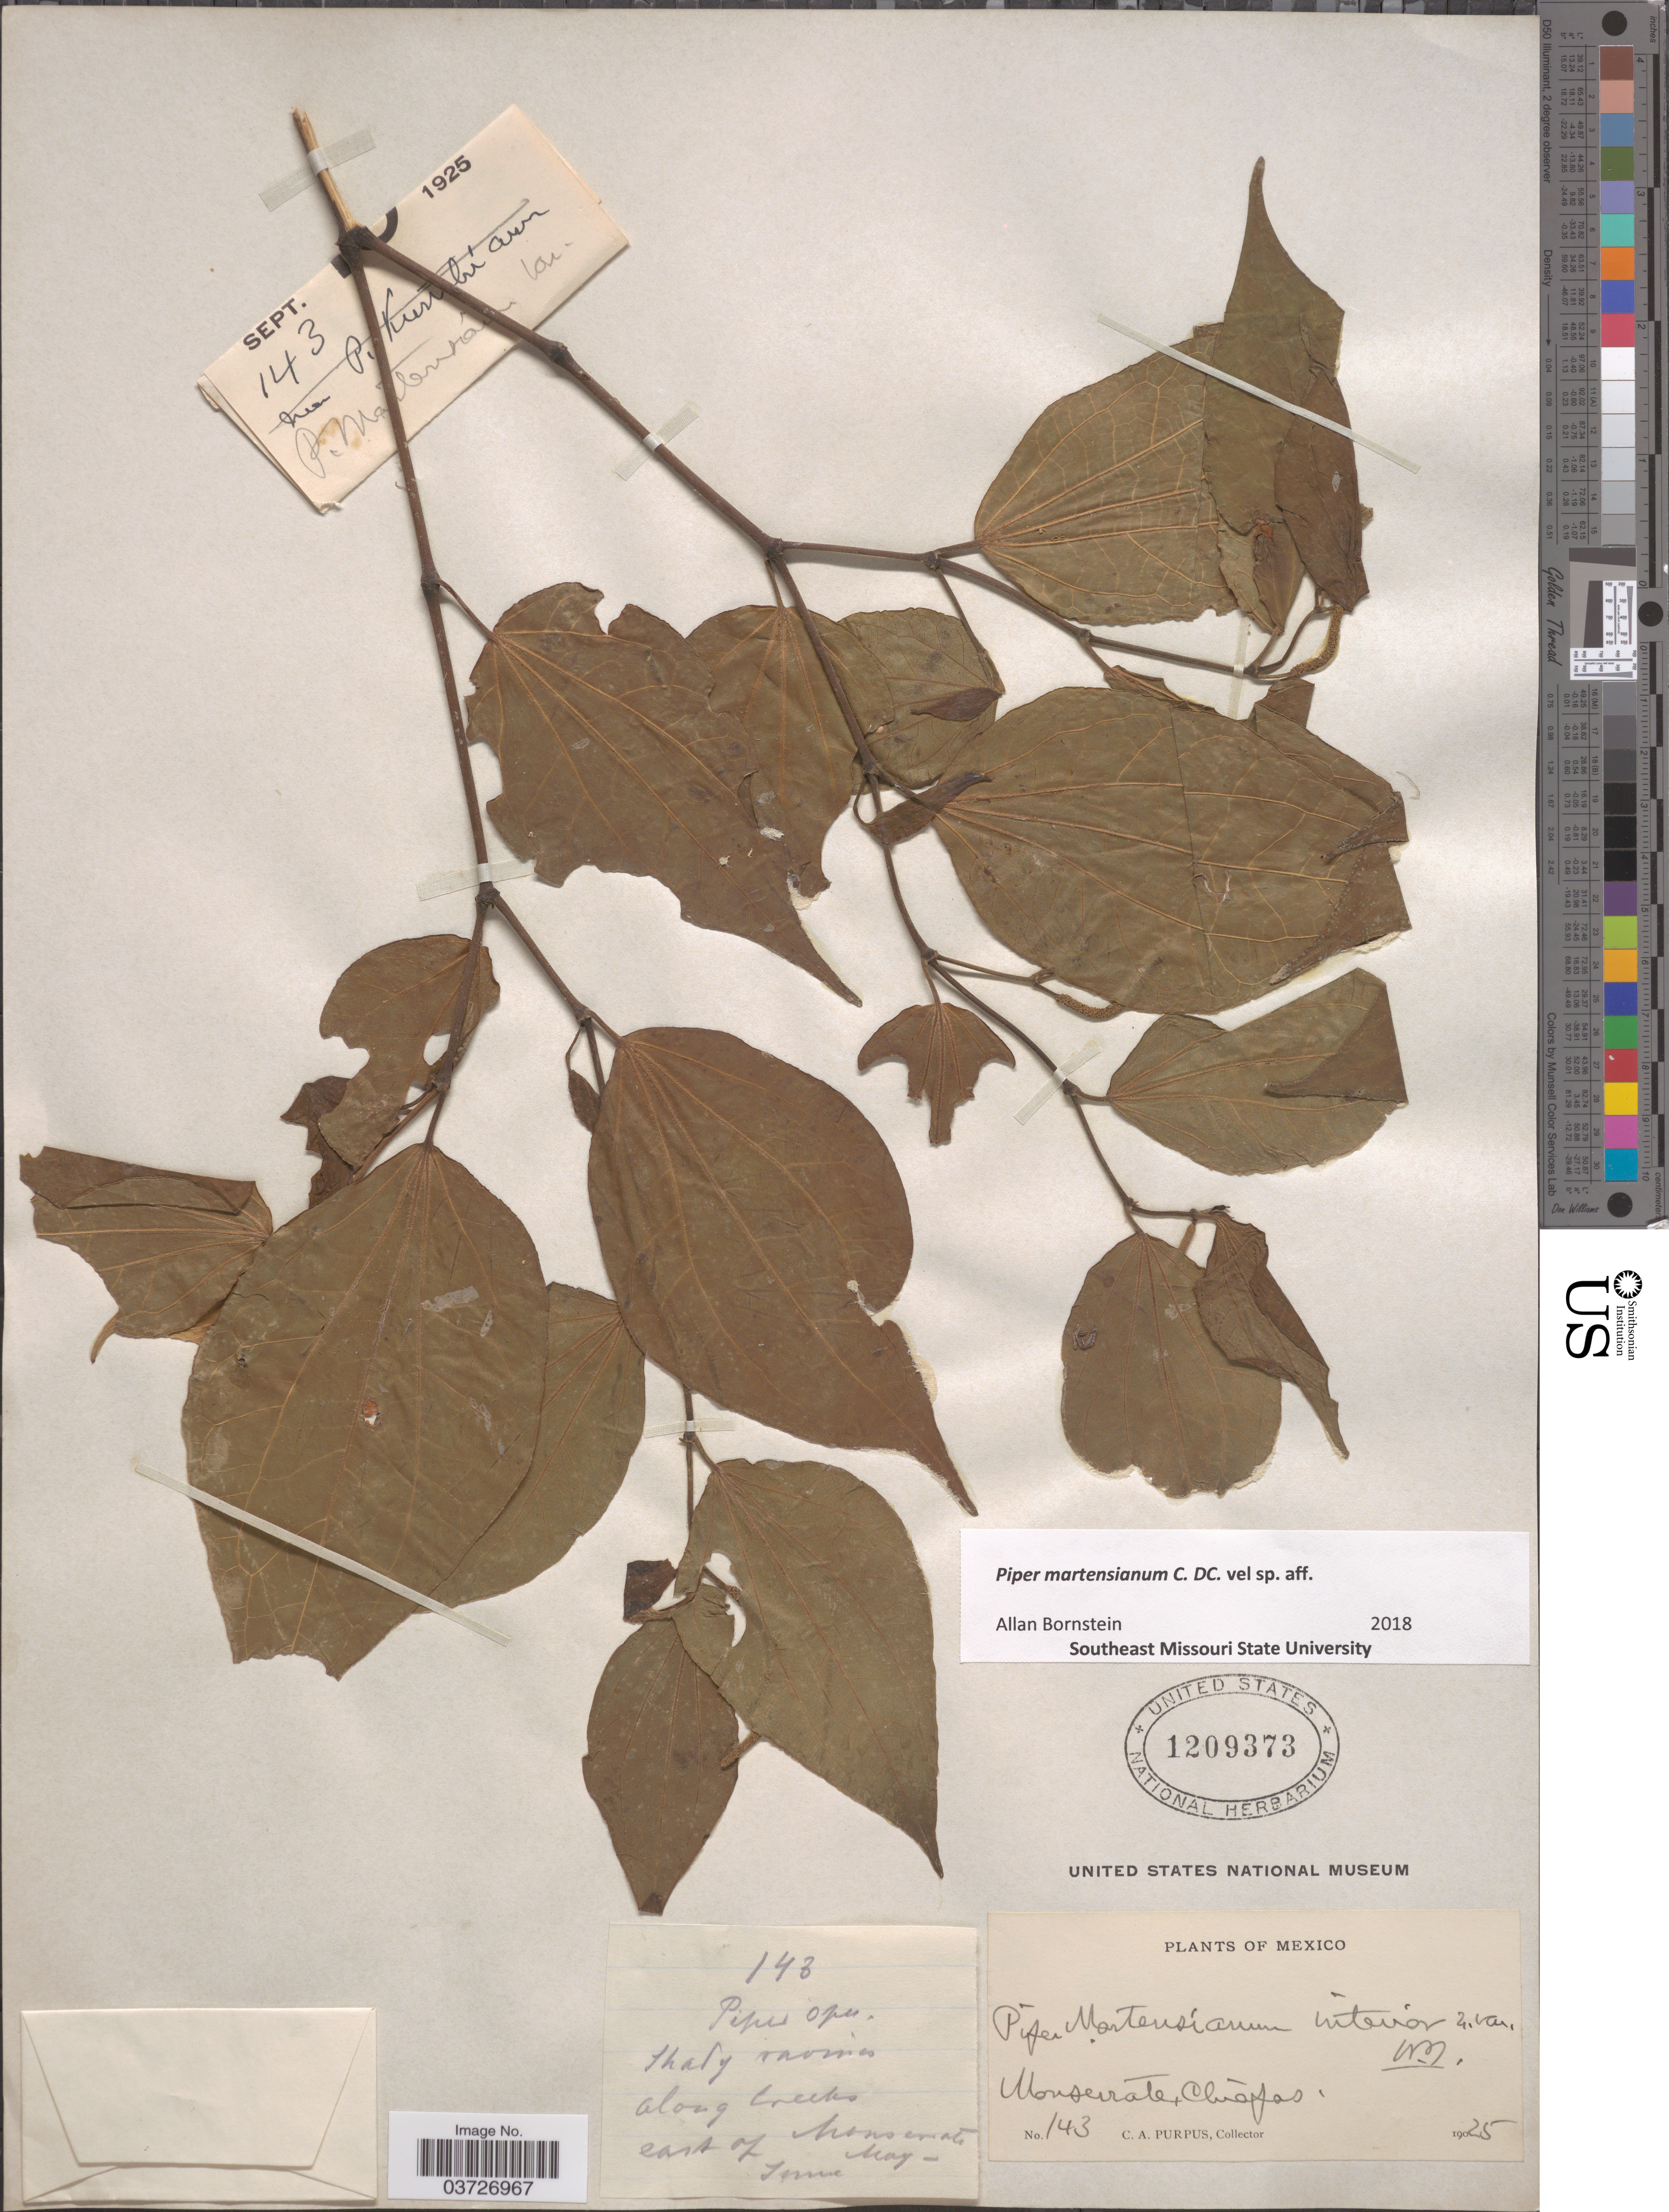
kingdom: Plantae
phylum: Tracheophyta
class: Magnoliopsida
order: Piperales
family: Piperaceae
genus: Piper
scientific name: Piper martensianum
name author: C. DC.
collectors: C. A. Purpus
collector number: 143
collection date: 1925-05/1925-06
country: Mexico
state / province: Chiapas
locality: Along creeks east of Monserrate.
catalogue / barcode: US 1209373